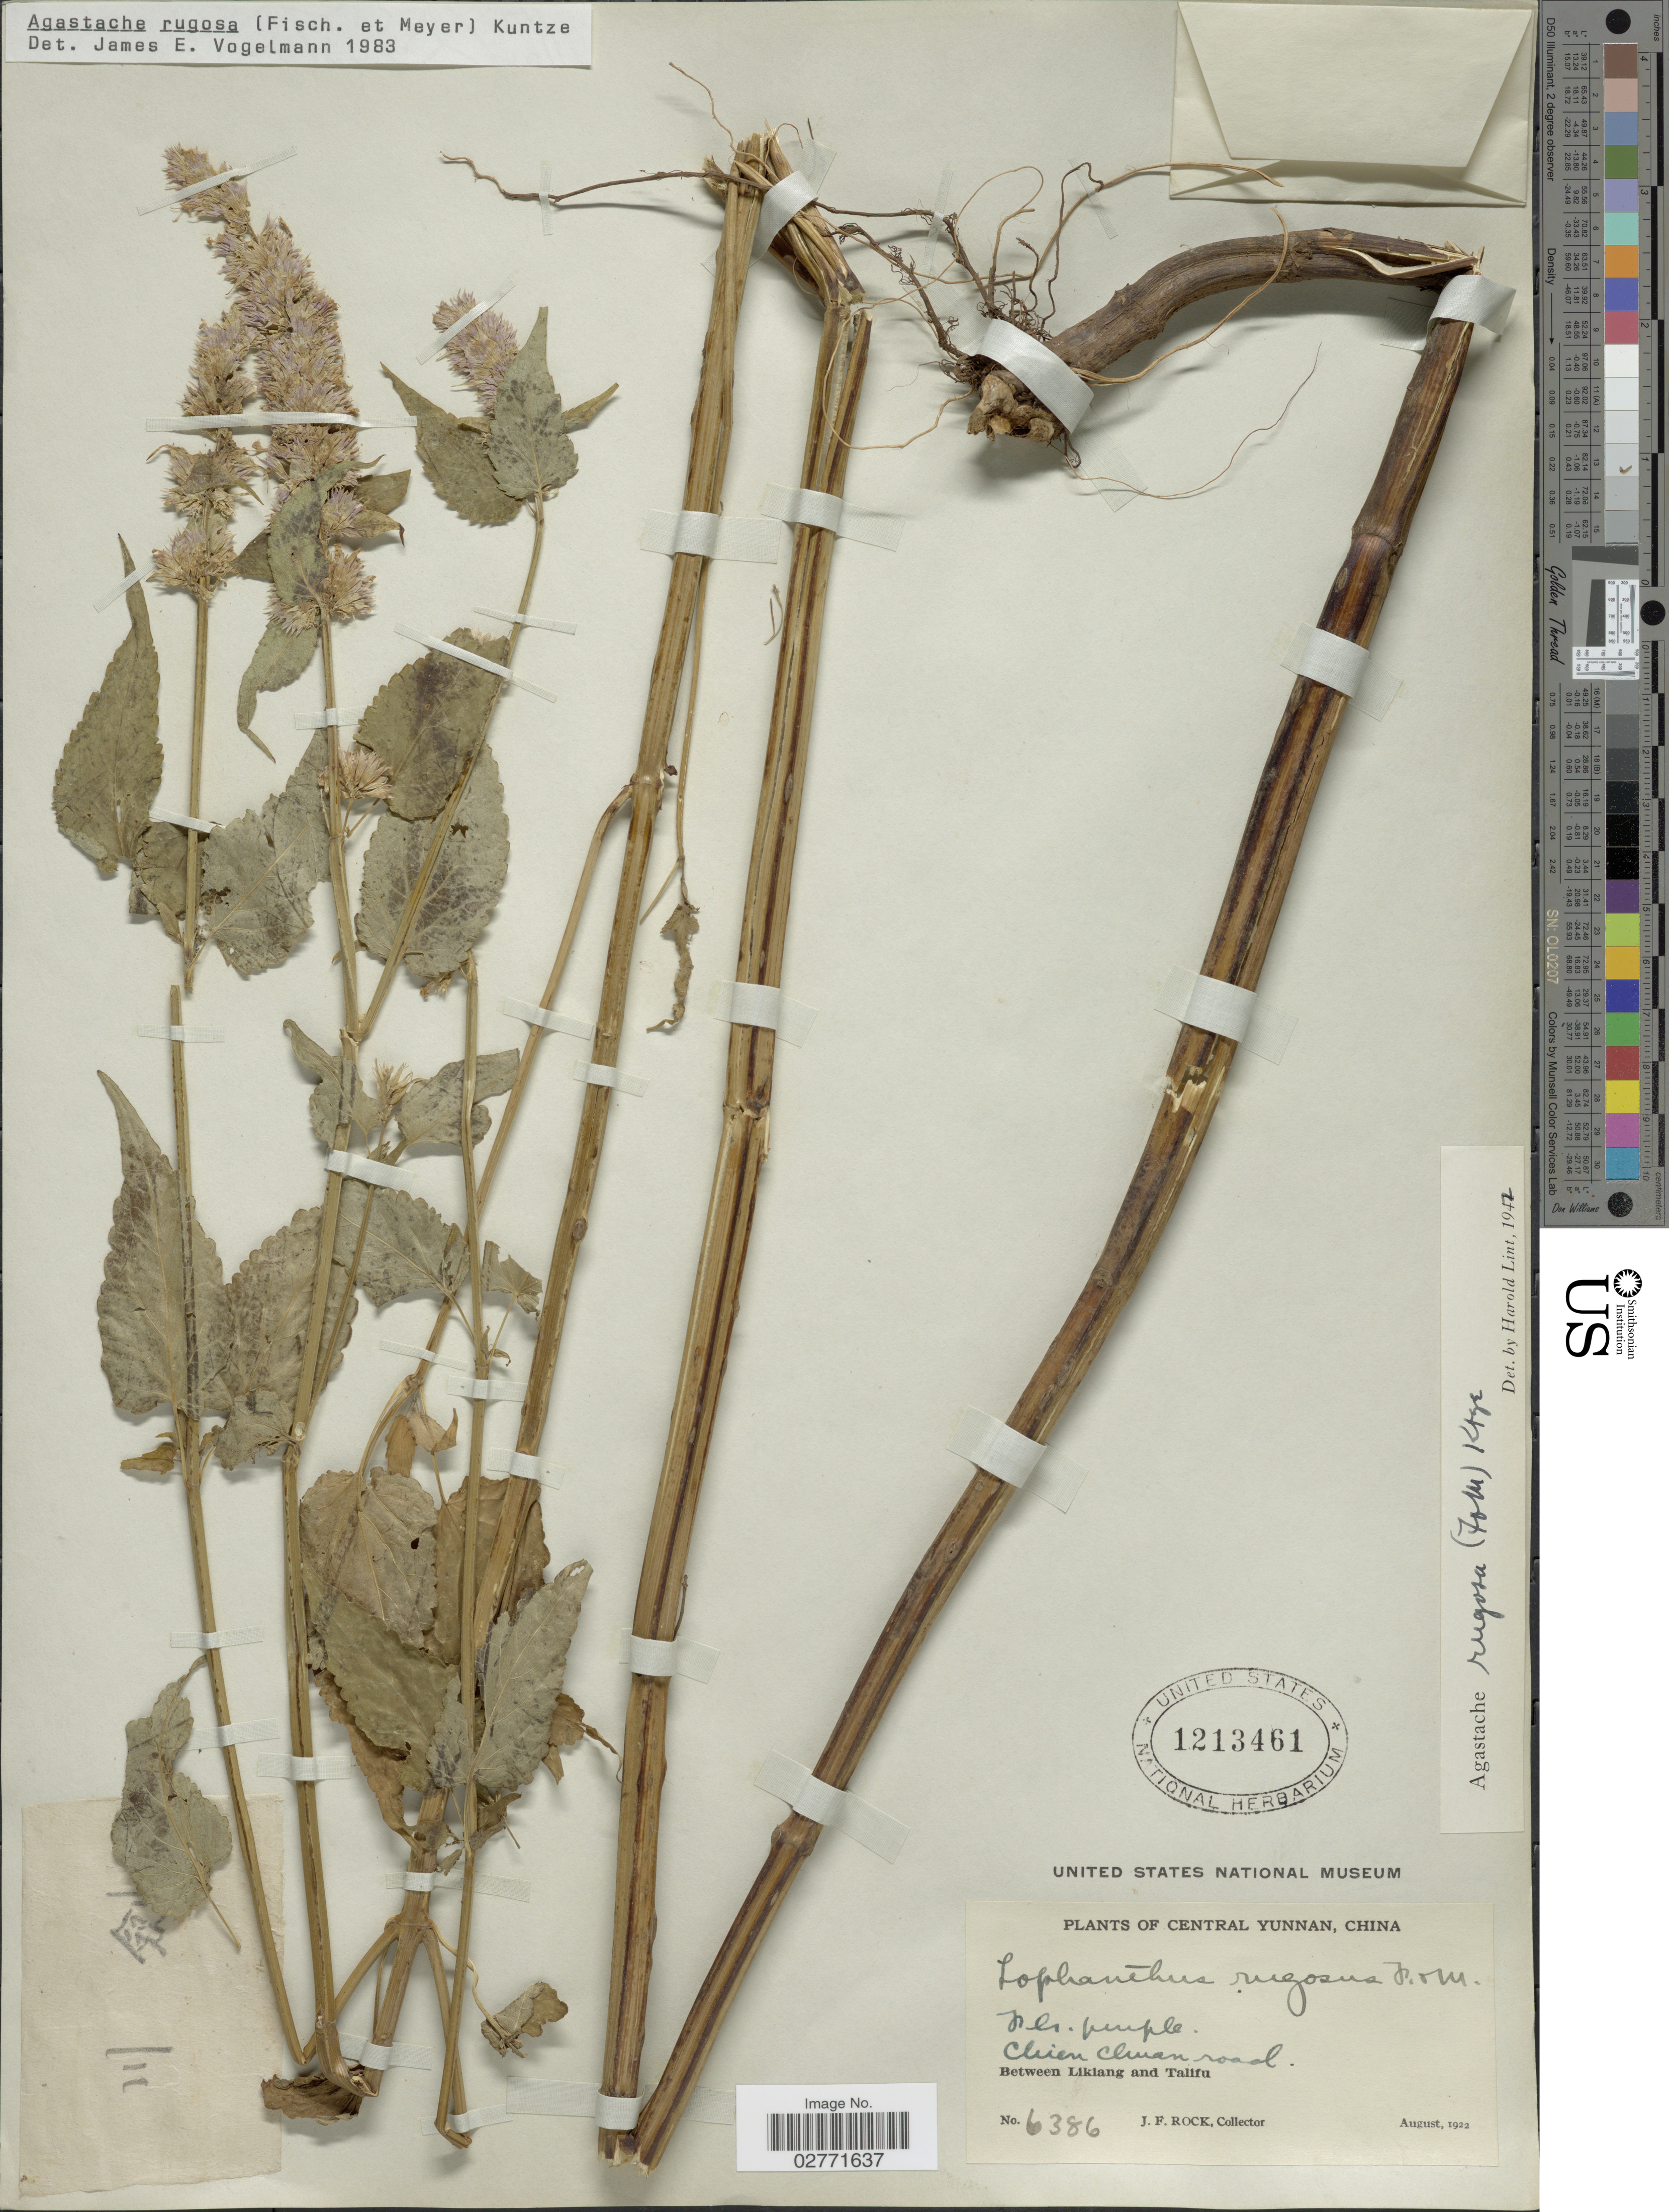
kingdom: Plantae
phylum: Tracheophyta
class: Magnoliopsida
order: Lamiales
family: Lamiaceae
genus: Agastache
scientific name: Agastache rugosa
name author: (Fisch. & C.A. Mey.) Kuntze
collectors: J. Rock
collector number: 6386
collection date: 1922-08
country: China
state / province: Yunnan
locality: Central Yunnan, Chien Chuan road, Between Likiang and Talifu.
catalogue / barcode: US 1213461